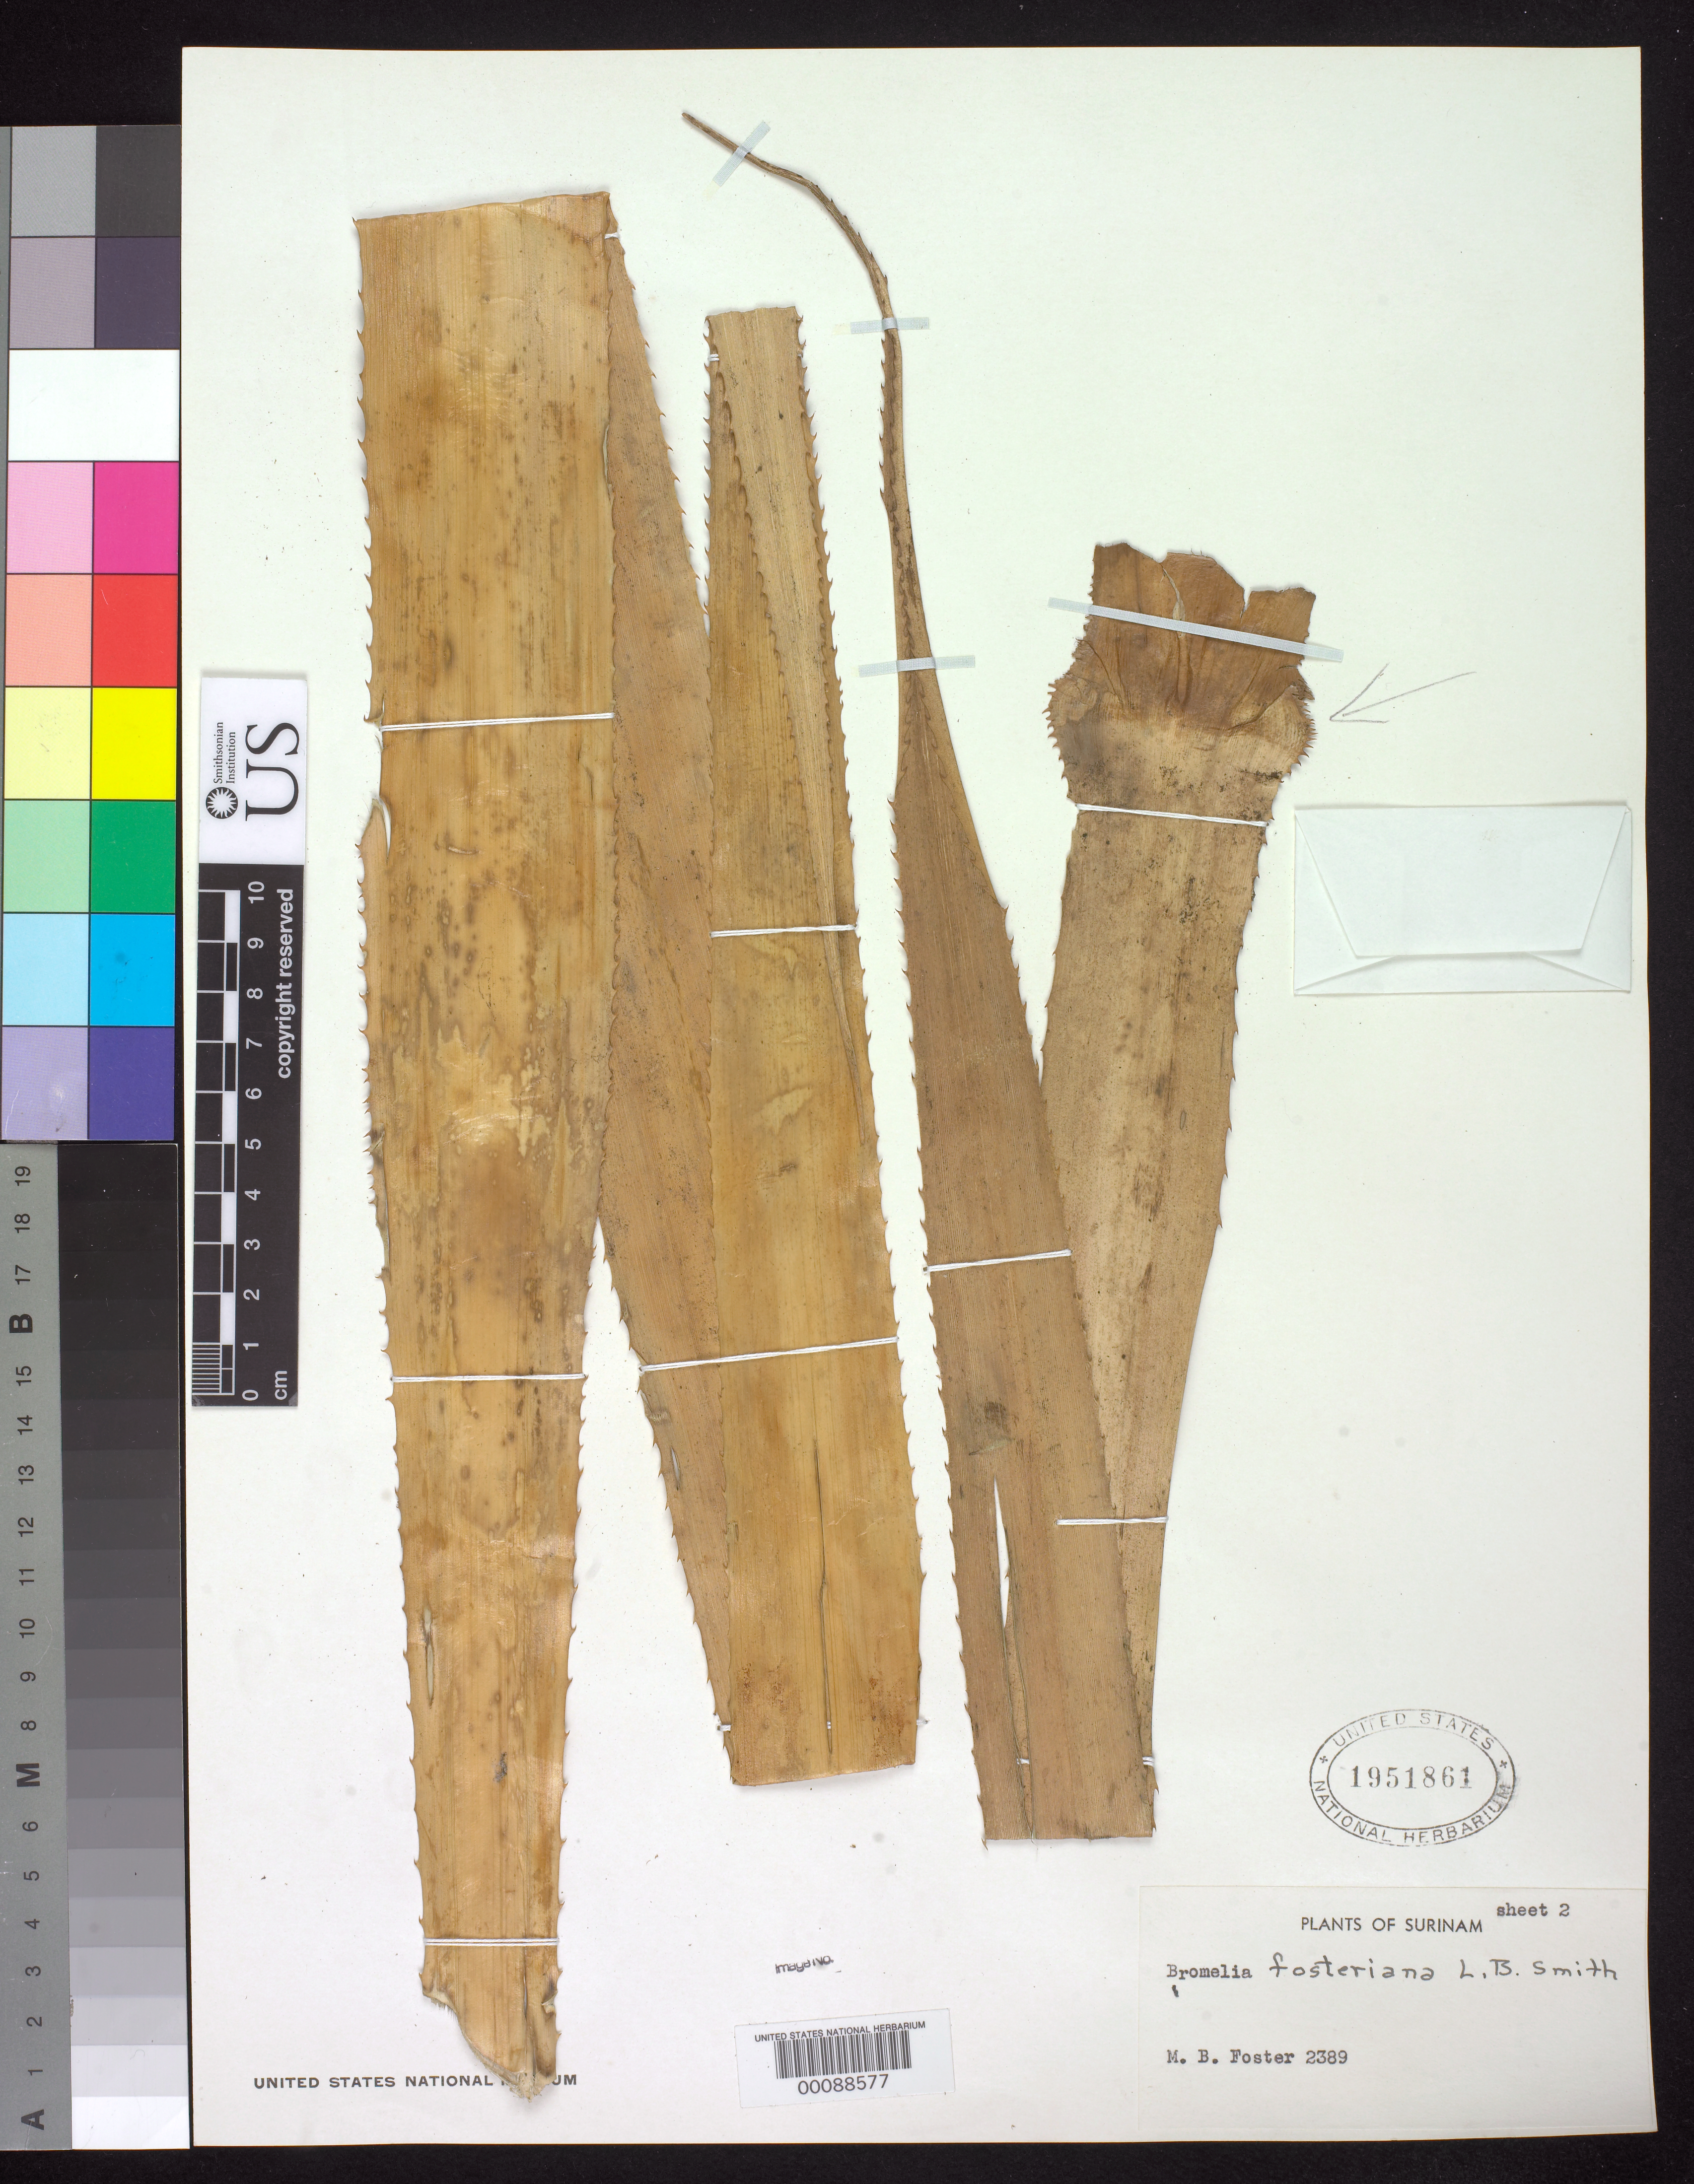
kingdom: Plantae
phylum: Tracheophyta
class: Liliopsida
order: Poales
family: Bromeliaceae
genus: Bromelia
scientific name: Bromelia fosteriana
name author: L.B. Sm.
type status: Holotype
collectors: M. B. Foster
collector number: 2378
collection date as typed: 03 Oct 1948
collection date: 1948-10-03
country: Suriname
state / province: Paramaribo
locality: Saramacca River.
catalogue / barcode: US 1951861